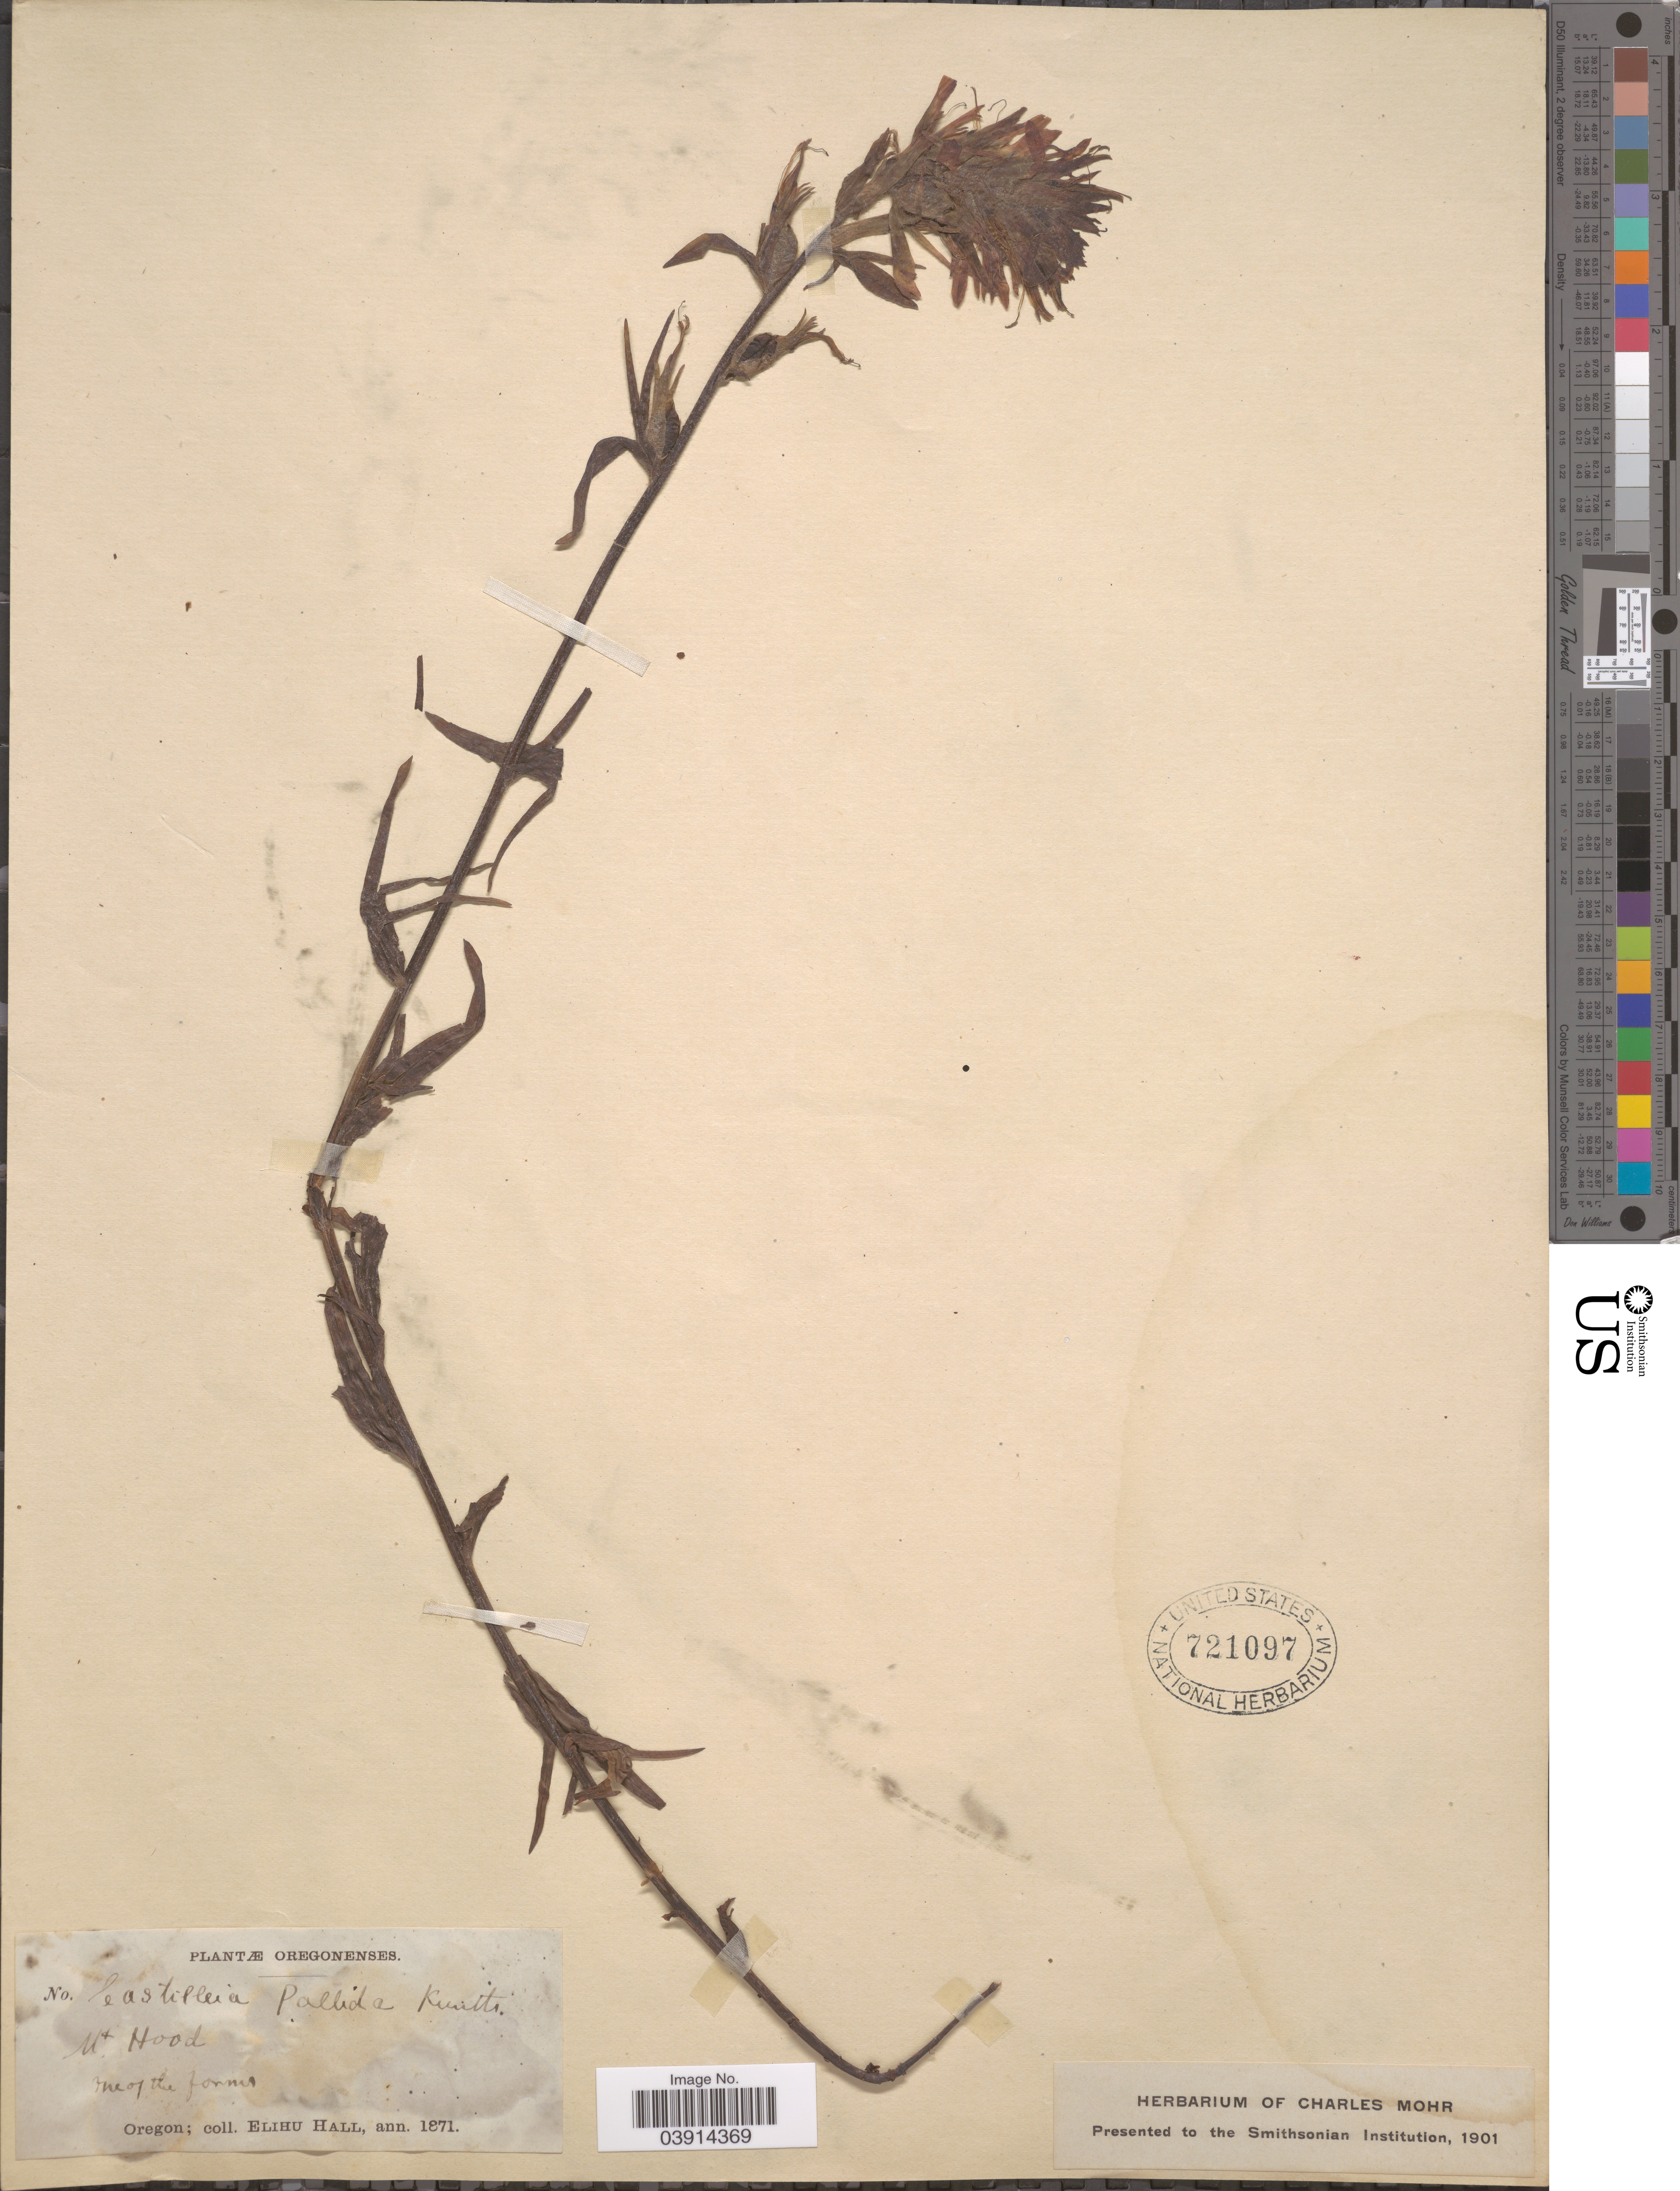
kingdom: Plantae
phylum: Tracheophyta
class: Magnoliopsida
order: Lamiales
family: Orobanchaceae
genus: Castilleja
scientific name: Castilleja suksdorfii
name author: A. Gray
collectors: E. Hall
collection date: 1871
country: United States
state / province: Oregon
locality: Mt. Hood.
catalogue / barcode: US 721097